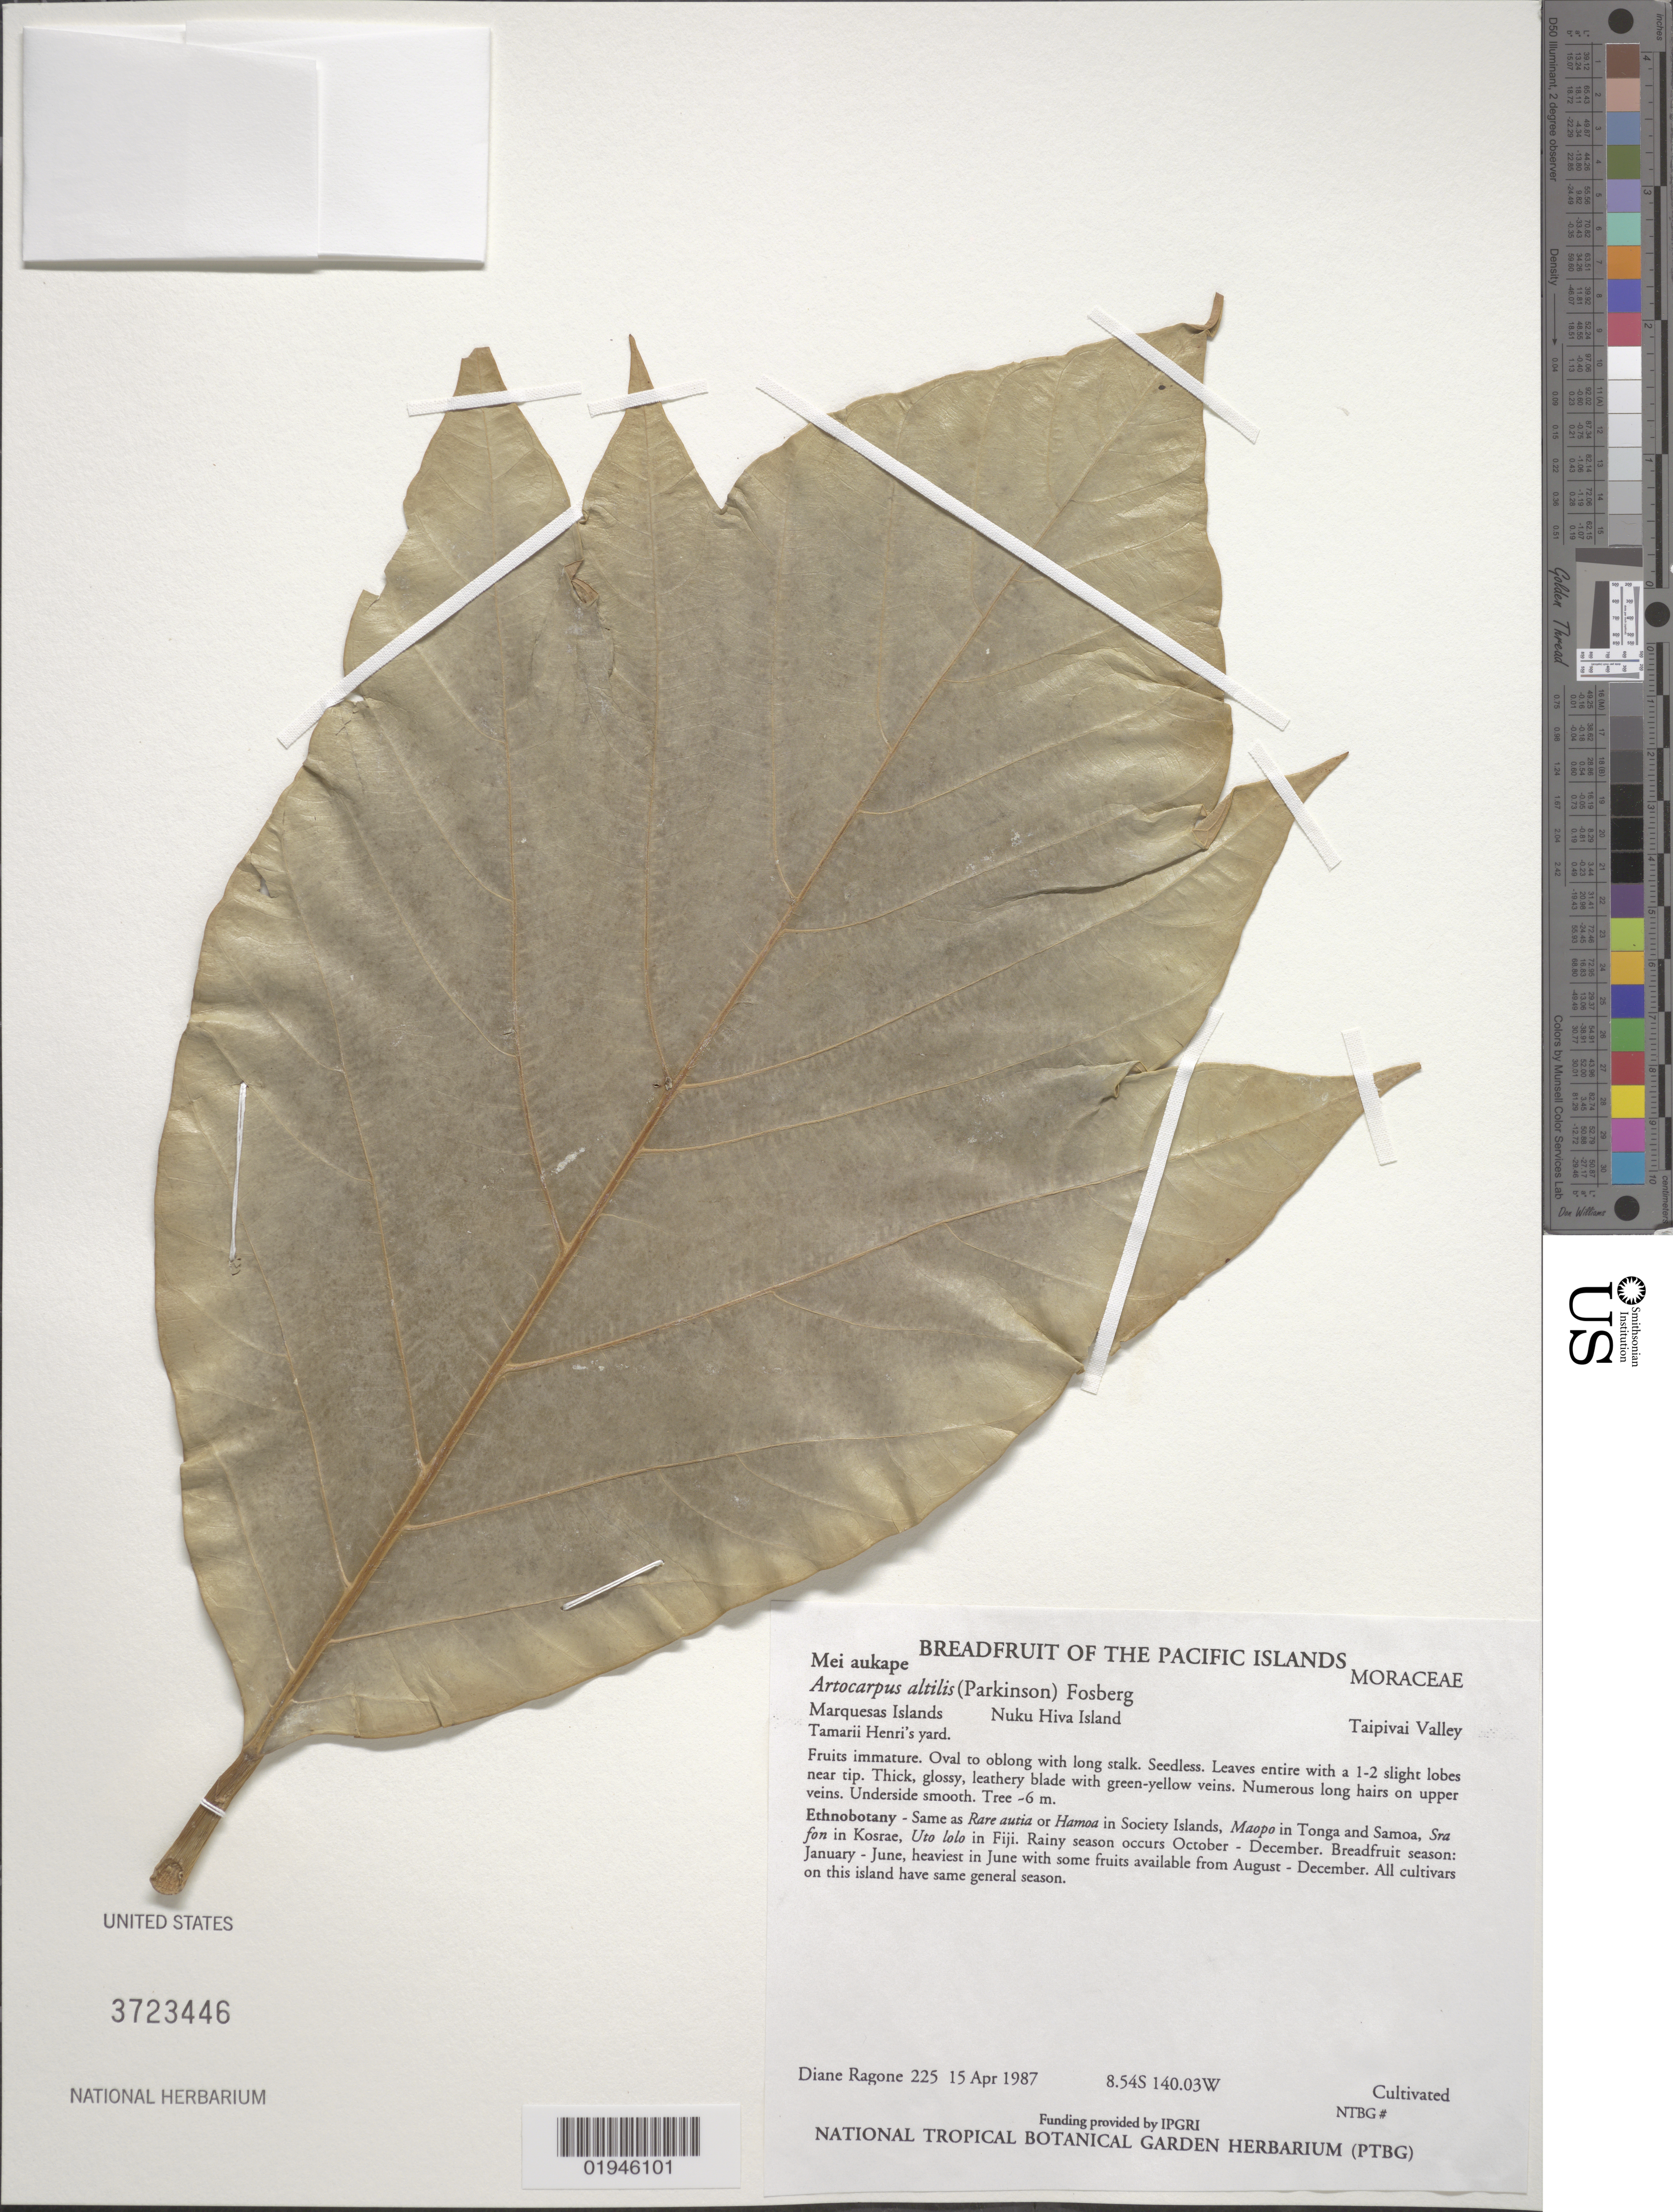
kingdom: Plantae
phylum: Tracheophyta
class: Magnoliopsida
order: Rosales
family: Moraceae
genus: Artocarpus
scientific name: Artocarpus altilis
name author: (Parkinson) Fosberg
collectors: D. Ragone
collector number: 225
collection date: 1987-04-15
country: French Polynesia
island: Nuku Hiva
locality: Taipivai Valley, Tamarii Henri's yard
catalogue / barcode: US 3723446